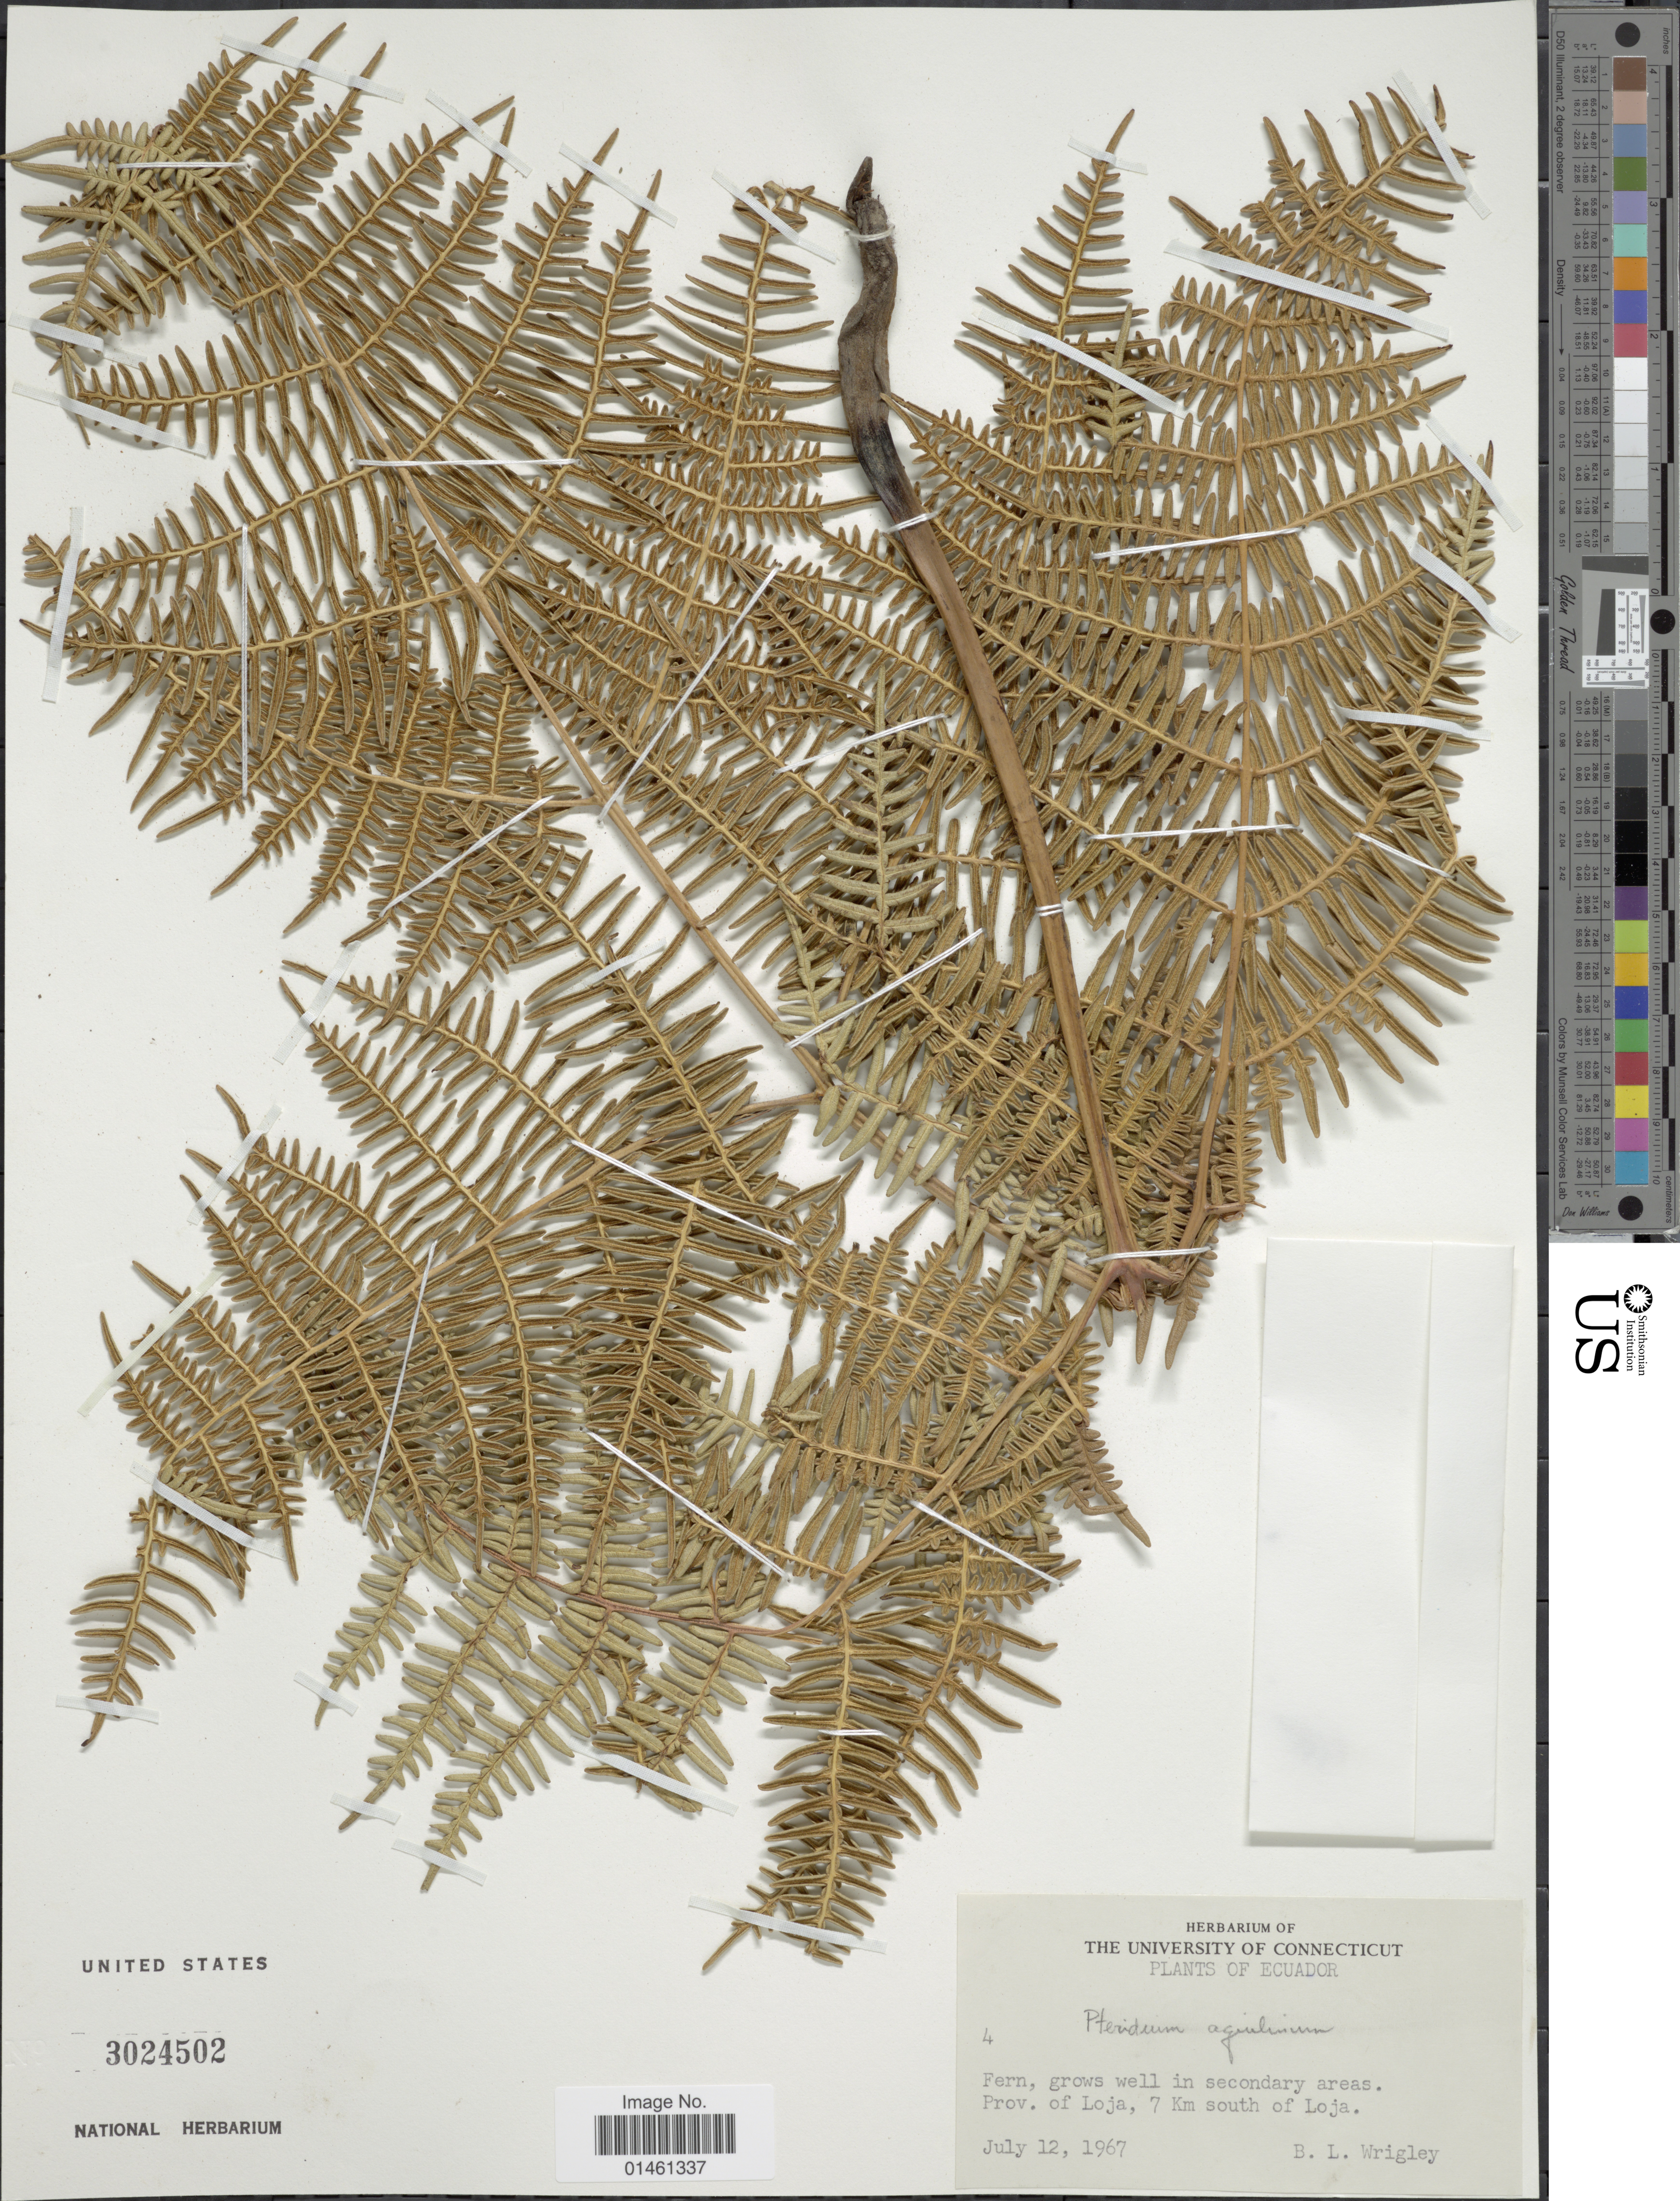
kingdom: Plantae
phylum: Tracheophyta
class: Polypodiopsida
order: Polypodiales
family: Dennstaedtiaceae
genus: Pteridium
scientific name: Pteridium caudatum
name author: (L.) Maxon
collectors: B. L. Wrigley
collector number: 4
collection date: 1967-07-12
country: Ecuador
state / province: Loja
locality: Prov. of Loja, 7km south of Loja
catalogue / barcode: US 3024502